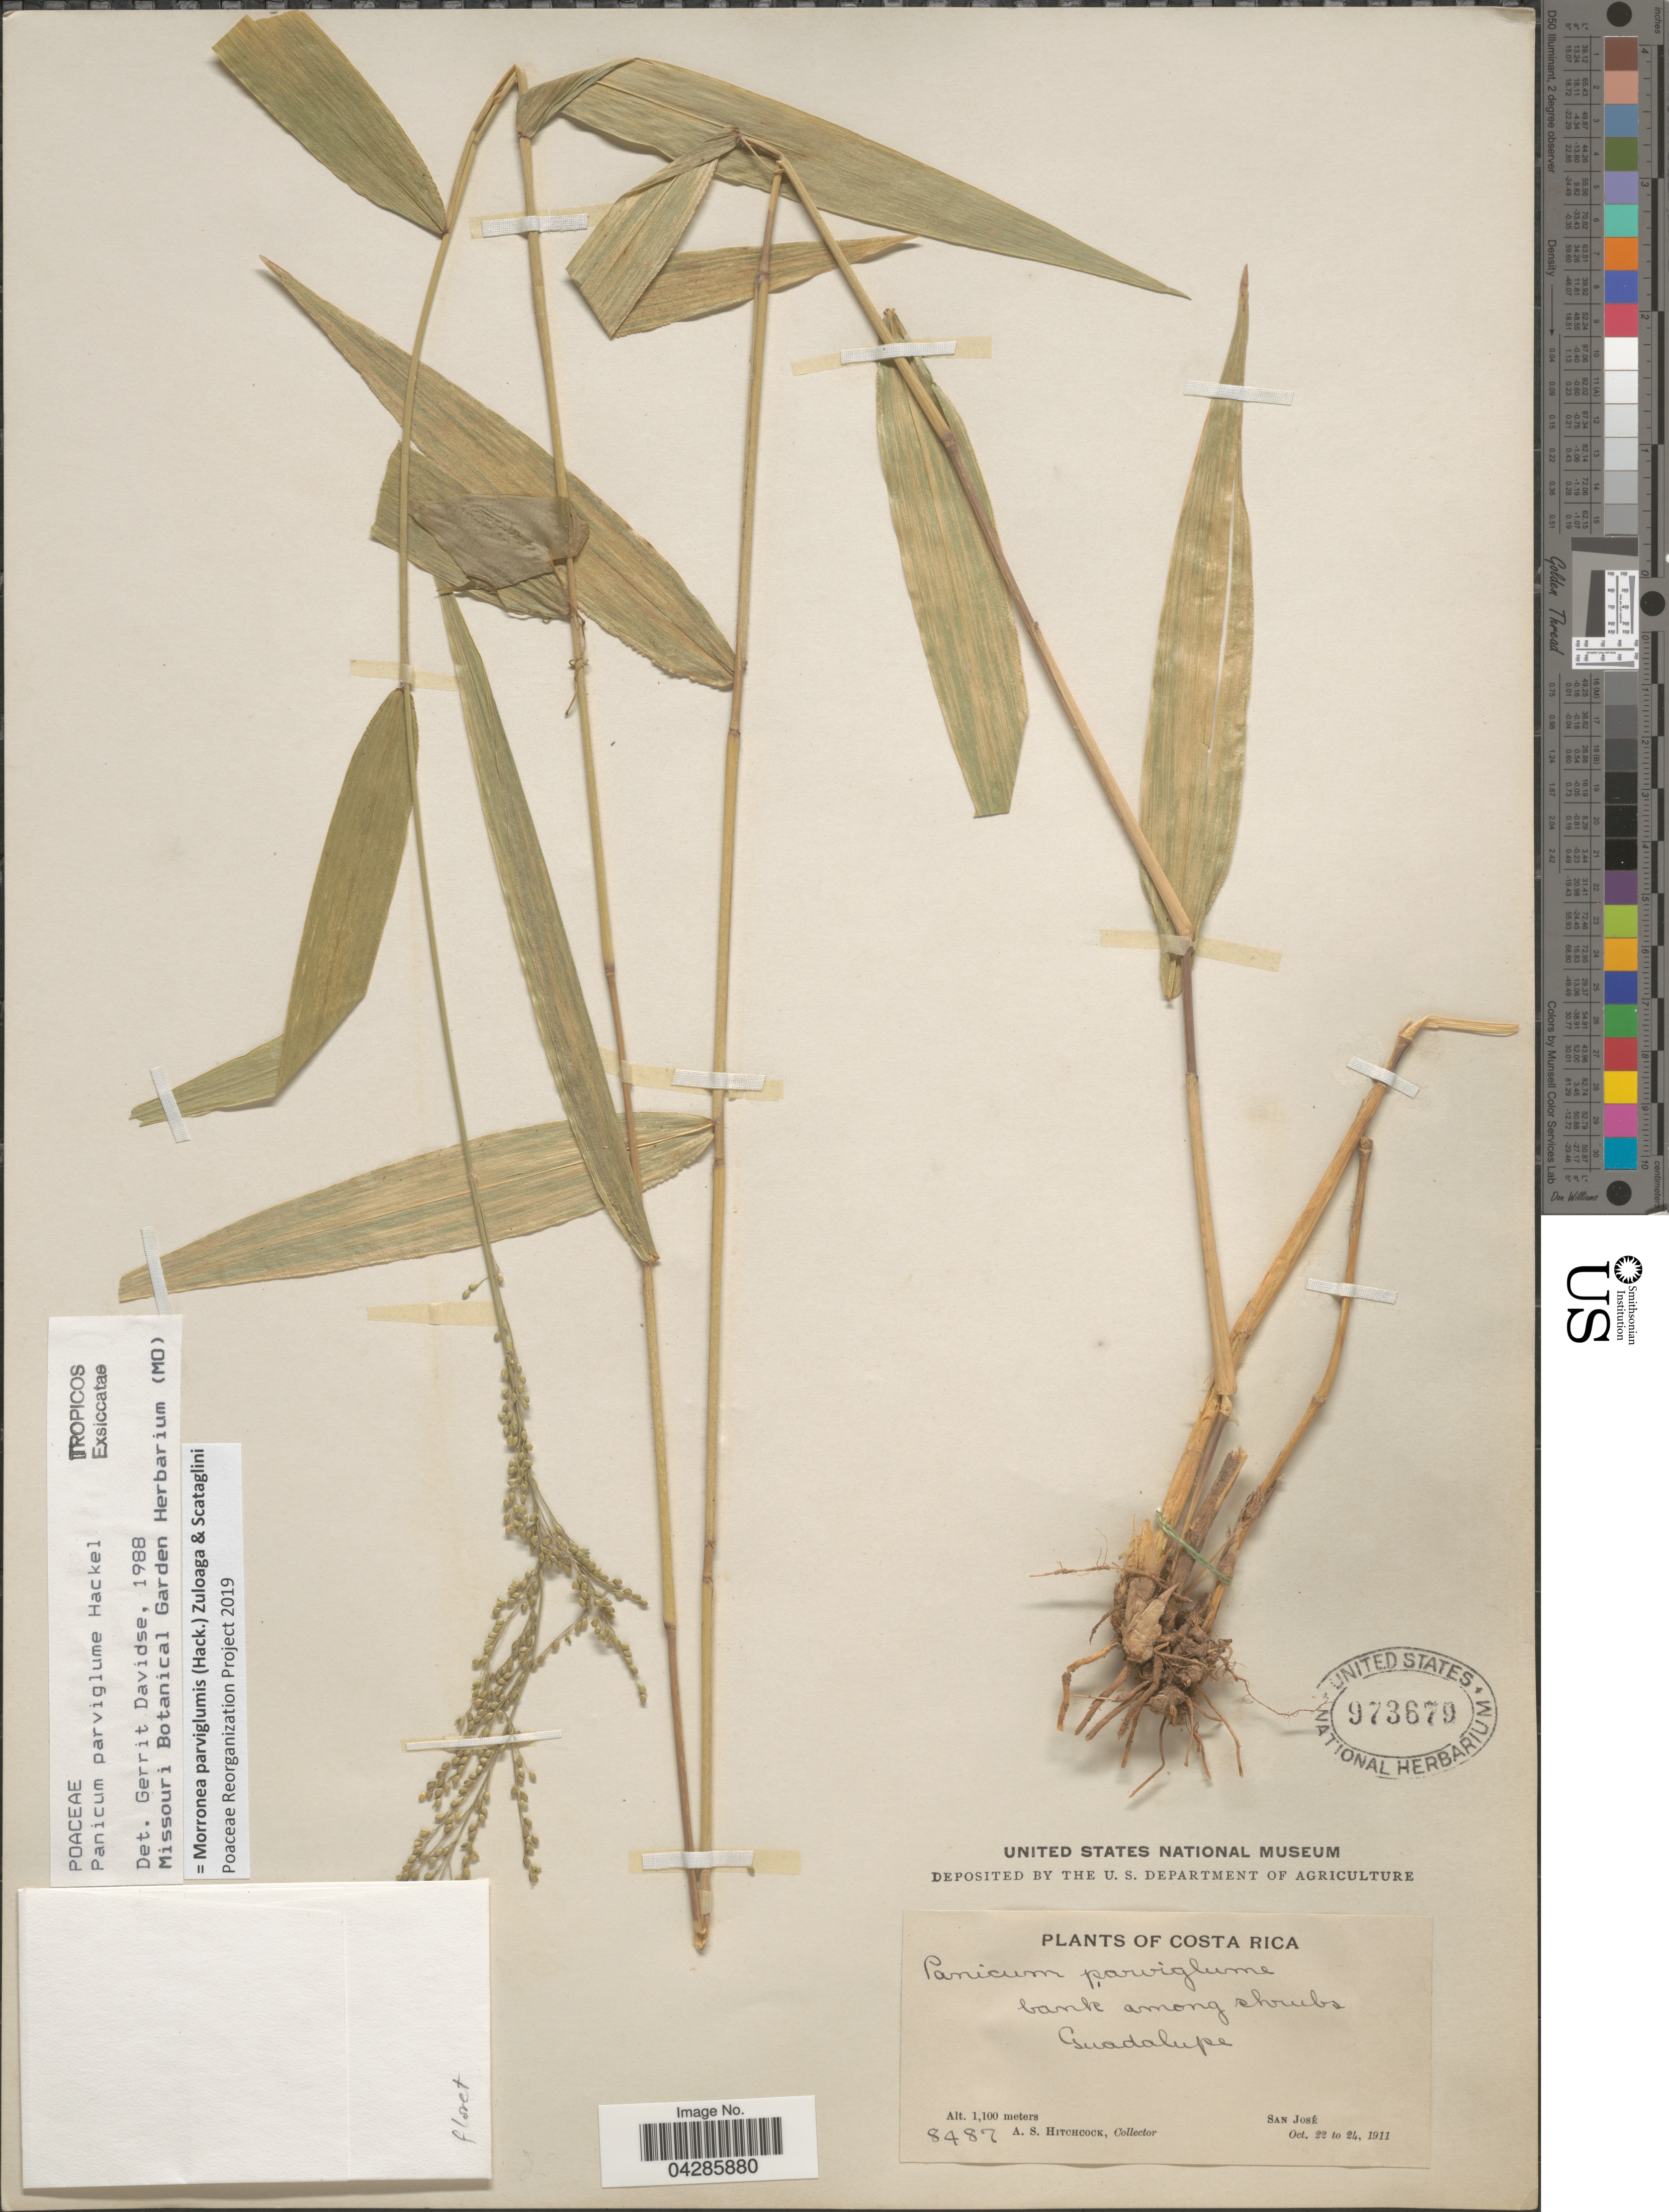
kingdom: Plantae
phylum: Tracheophyta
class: Liliopsida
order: Poales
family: Poaceae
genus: Morronea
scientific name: Morronea parviglumis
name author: (Hack.) Zuloaga & Scataglini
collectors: A. S. Hitchcock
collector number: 8487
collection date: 1911-10-22/1911-10-24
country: Costa Rica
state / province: San José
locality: Bank among shrubs Guadalupe. San José.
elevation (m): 1100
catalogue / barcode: US 973679